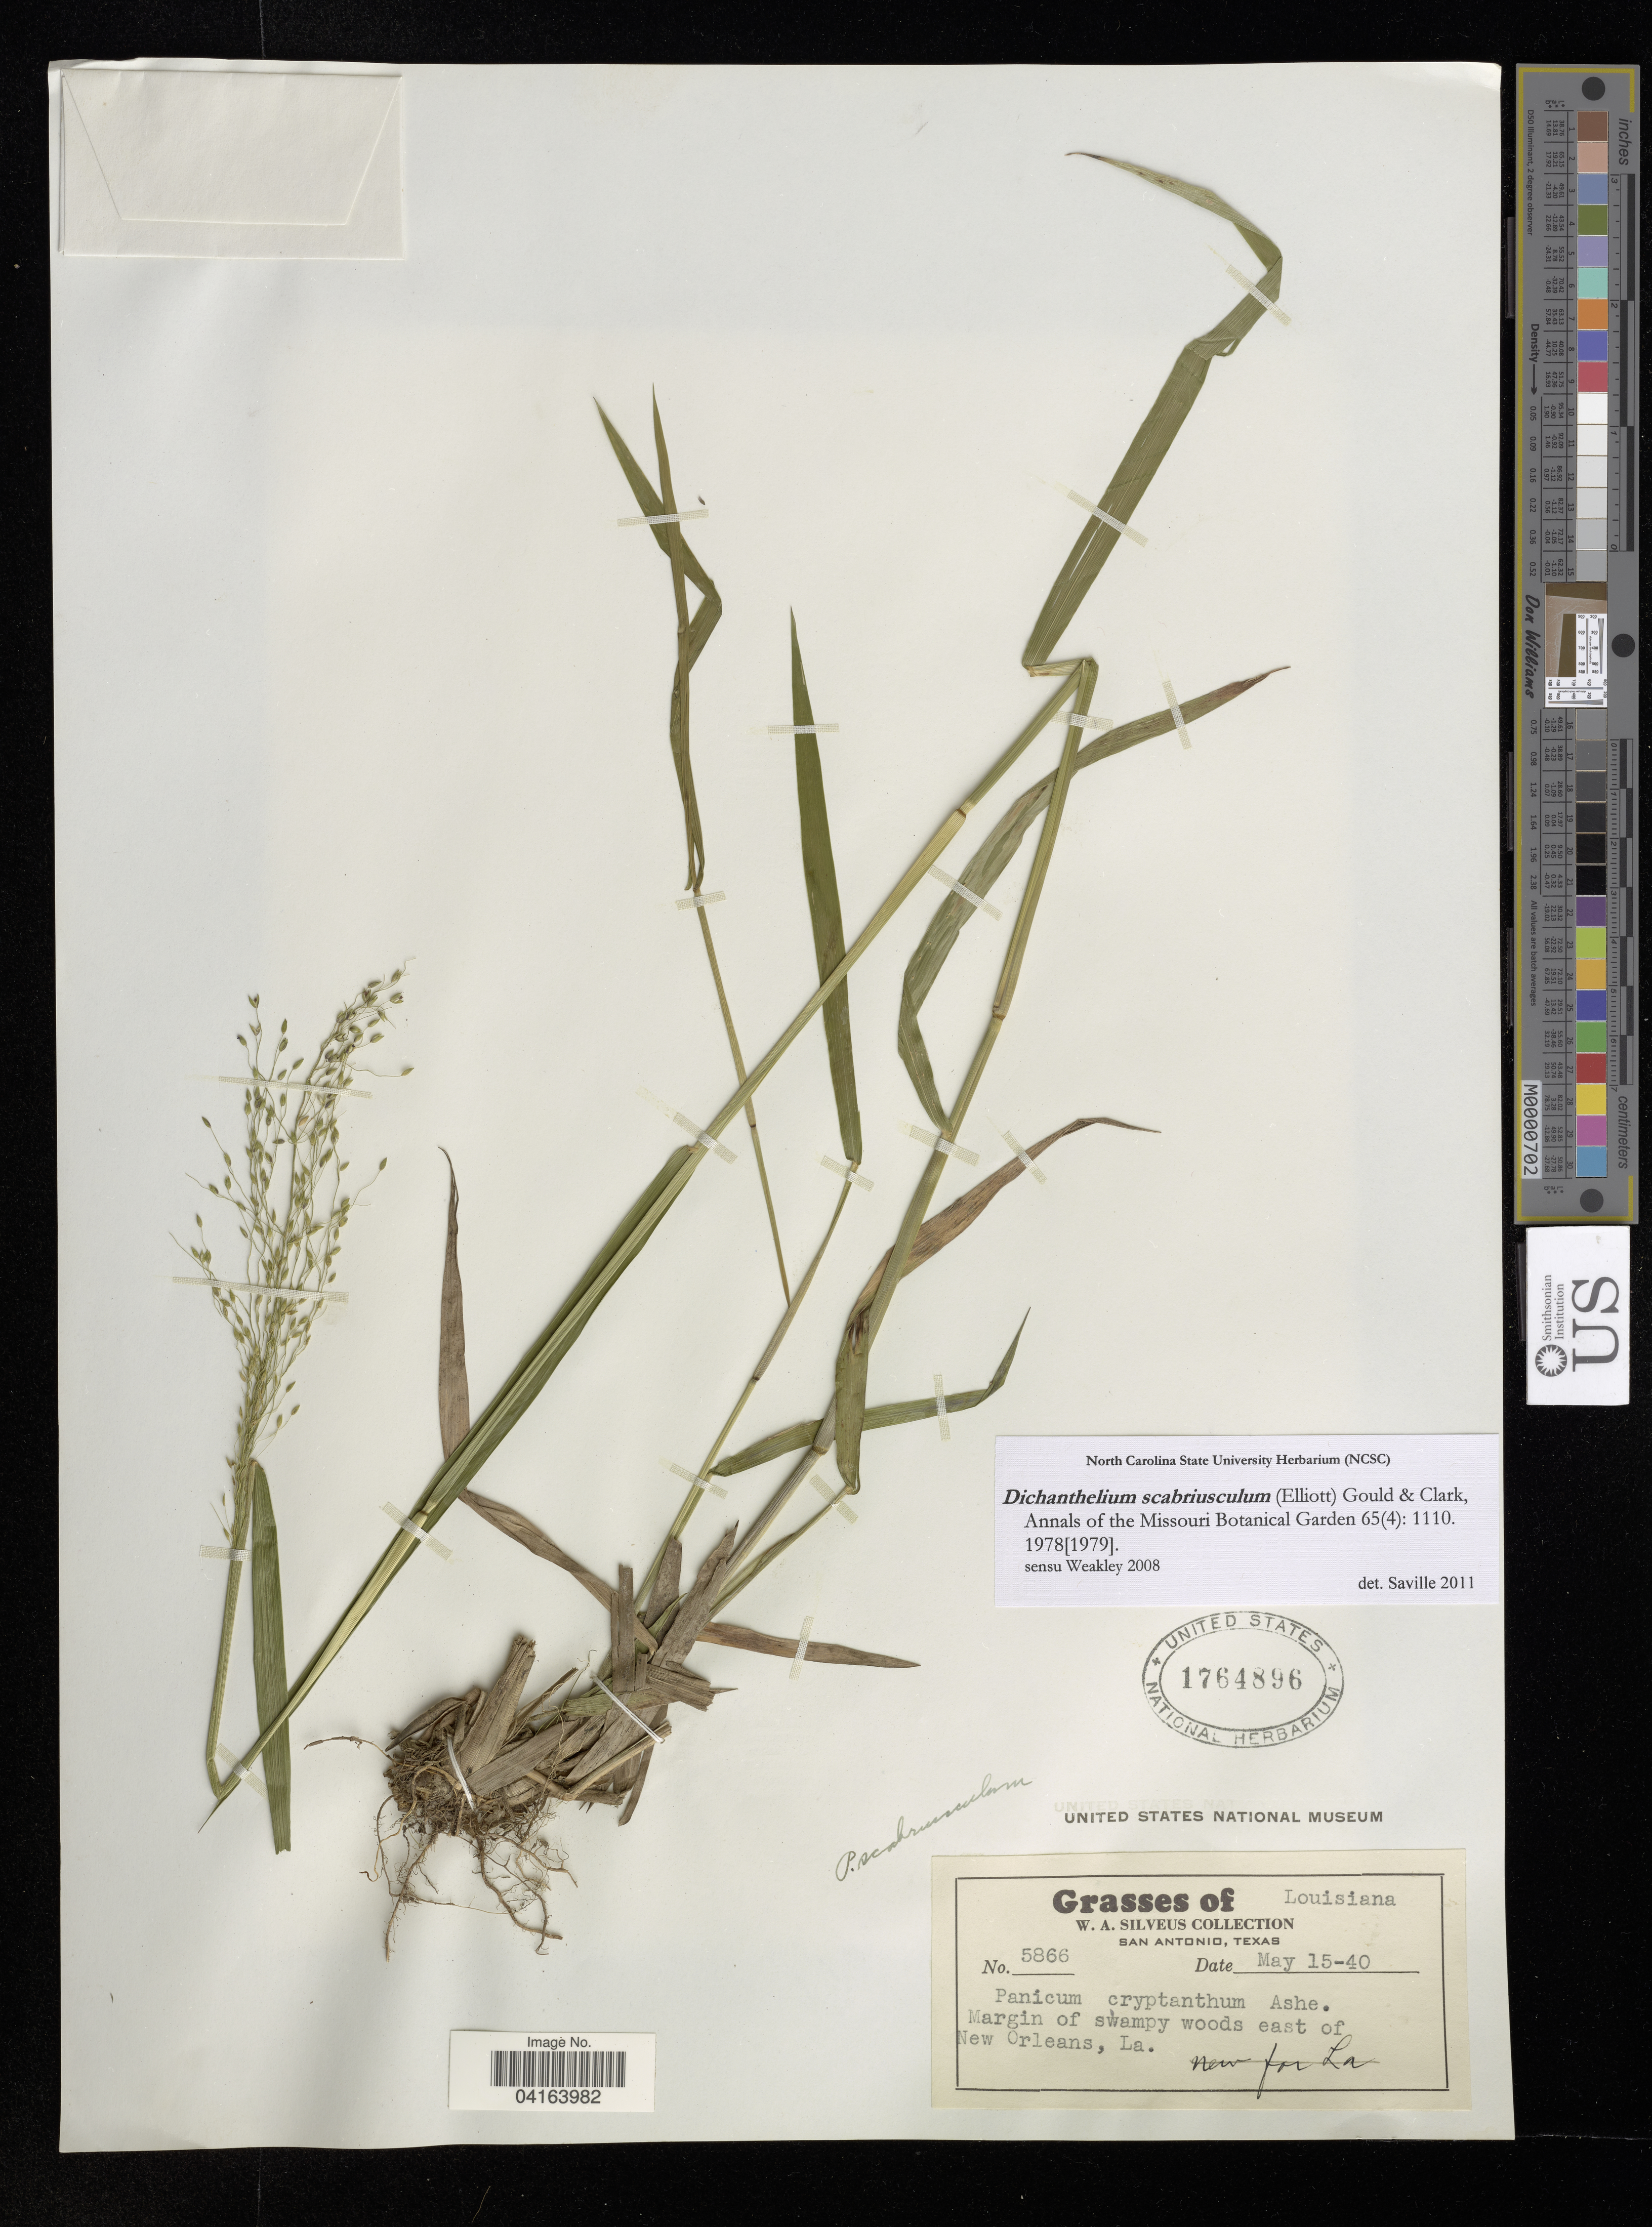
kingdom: Plantae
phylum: Tracheophyta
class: Liliopsida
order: Poales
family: Poaceae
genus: Dichanthelium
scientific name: Dichanthelium scabriusculum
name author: (Elliott) Gould & C.A. Clark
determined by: Saville, A. C., (NCSC), North Carolina State University (UNITED STATES)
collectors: W. Silveus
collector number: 5866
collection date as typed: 40 MAY 15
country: United States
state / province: Louisiana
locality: San Antonio, Texas. Margin of swampy woods east of New Orleans, La.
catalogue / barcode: US 1764896